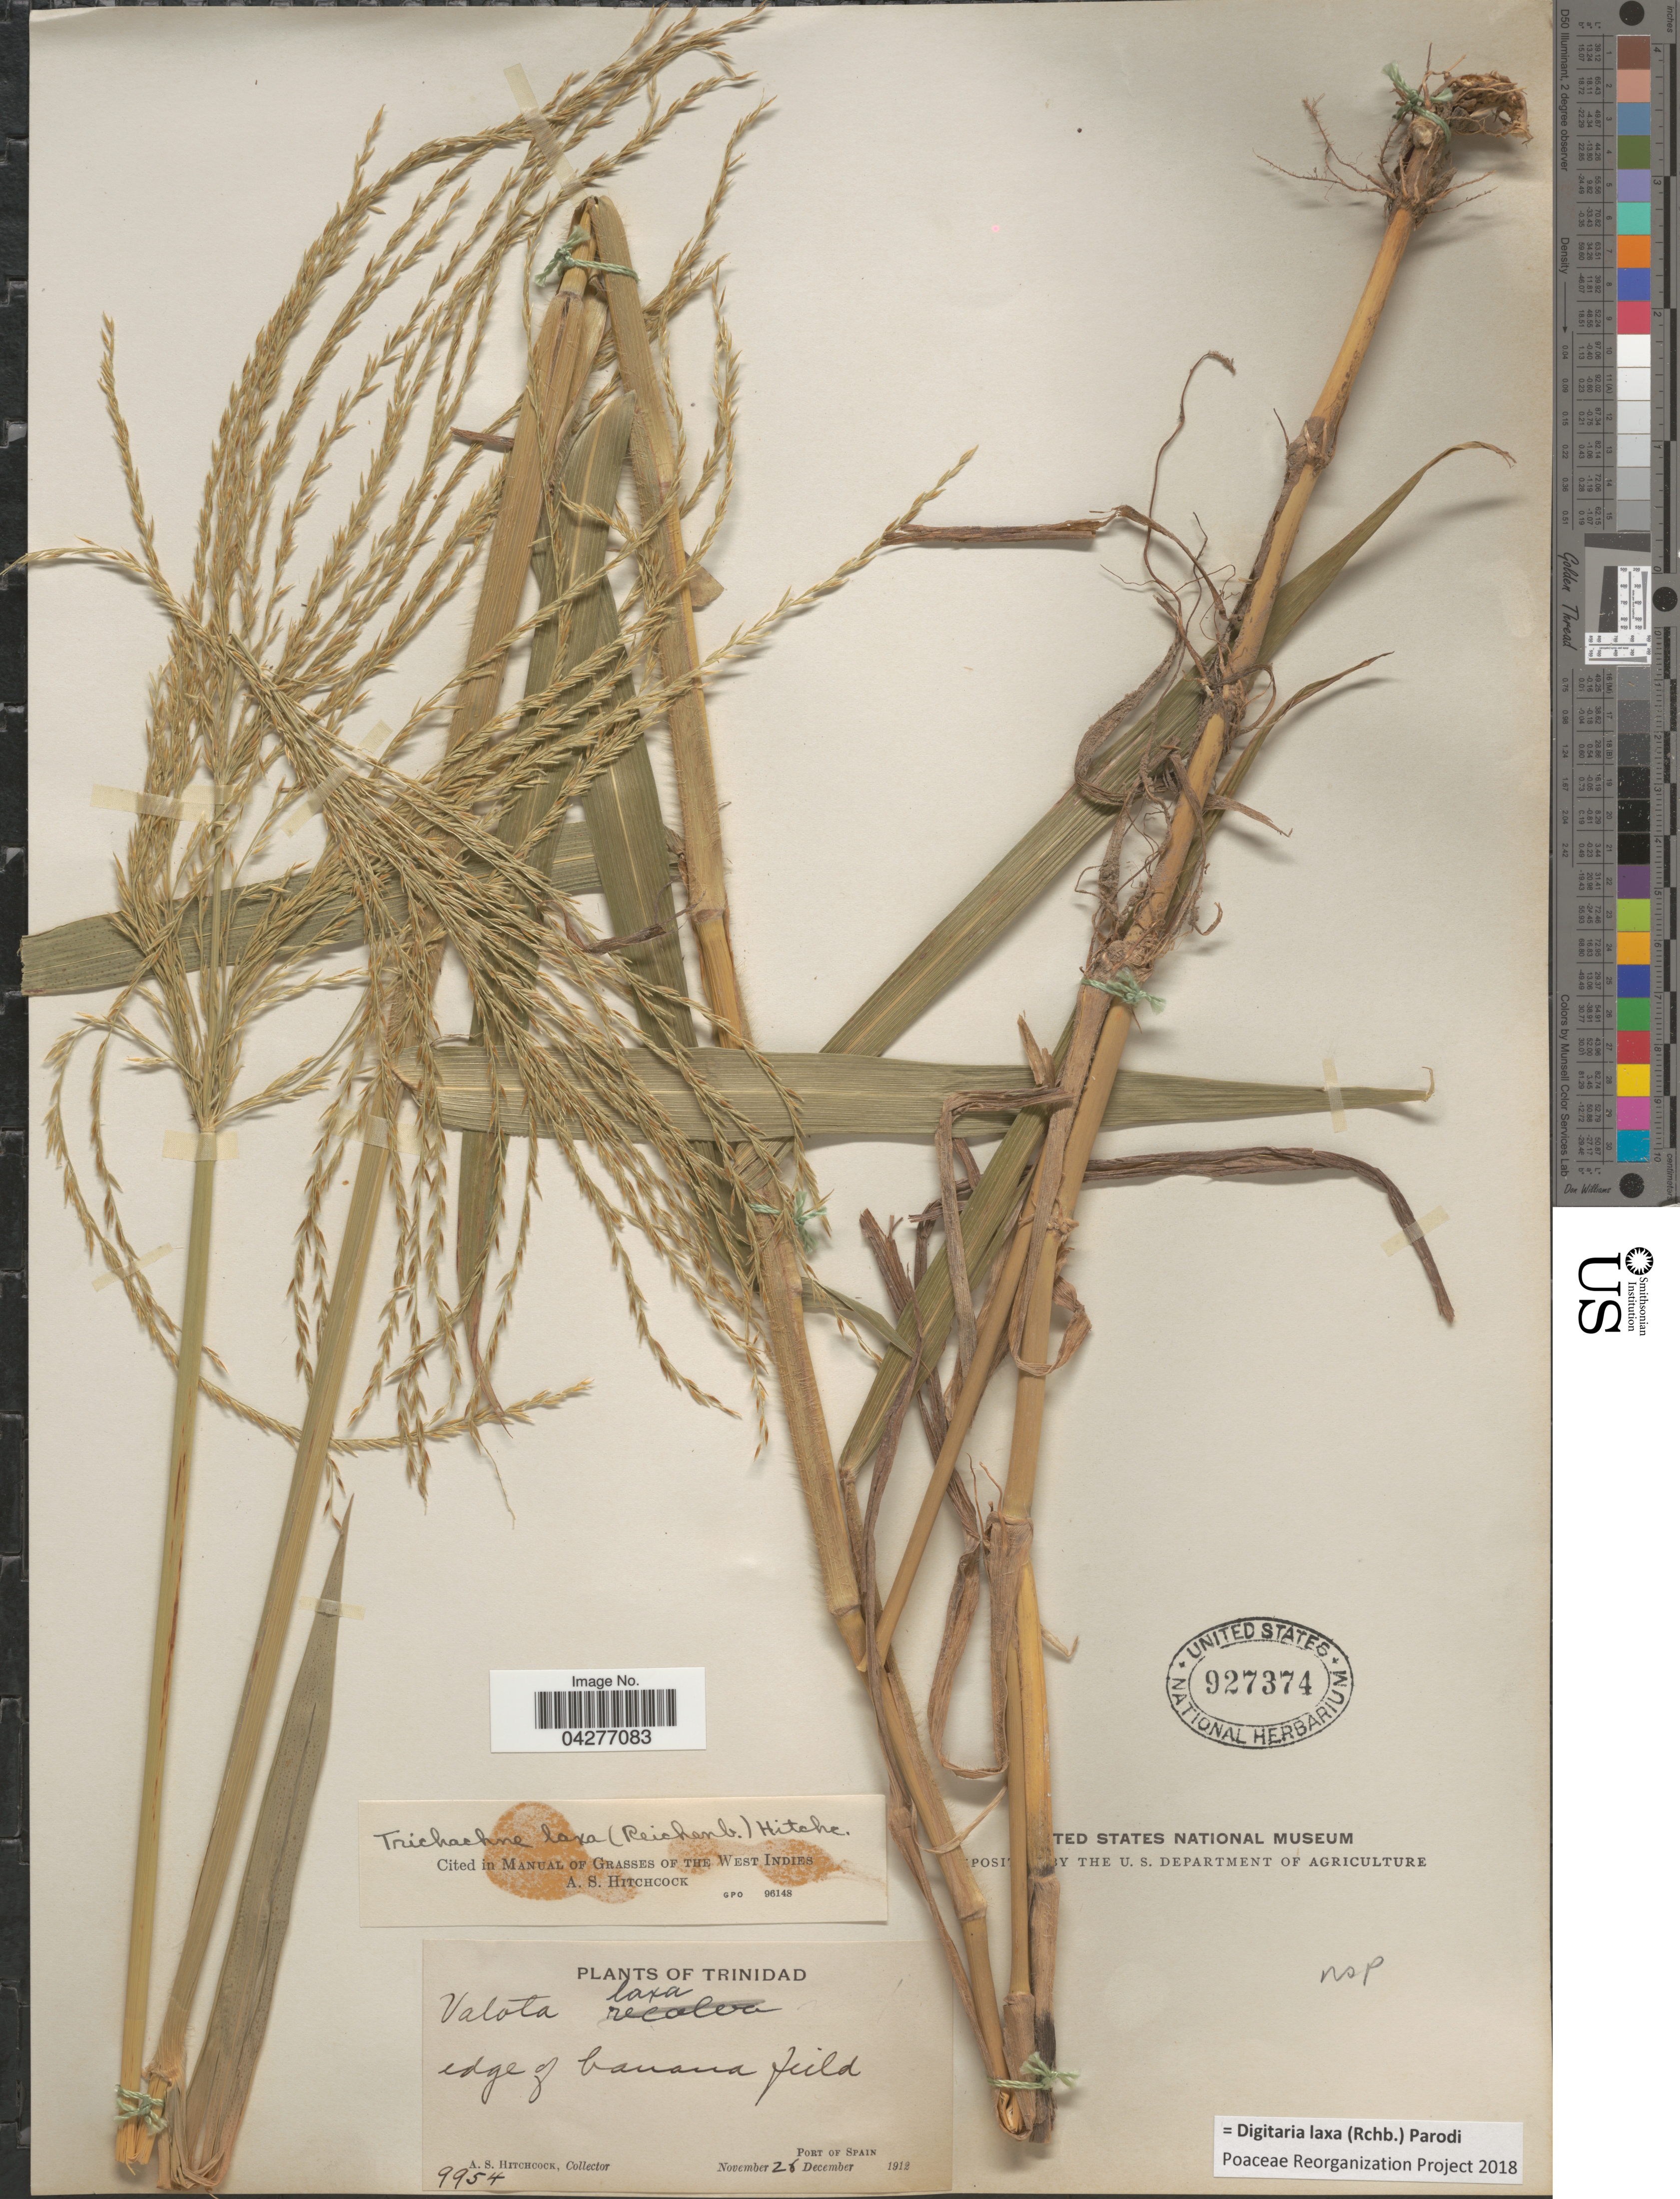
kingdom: Plantae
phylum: Tracheophyta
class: Liliopsida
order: Poales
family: Poaceae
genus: Digitaria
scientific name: Digitaria laxa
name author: (Rchb. ex A. Spreng.) Parodi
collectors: A. S. Hitchcock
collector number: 9954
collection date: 1912-11-26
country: Trinidad and Tobago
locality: Trinidad. Edge of banana field. Port of Spain.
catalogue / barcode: US 927374